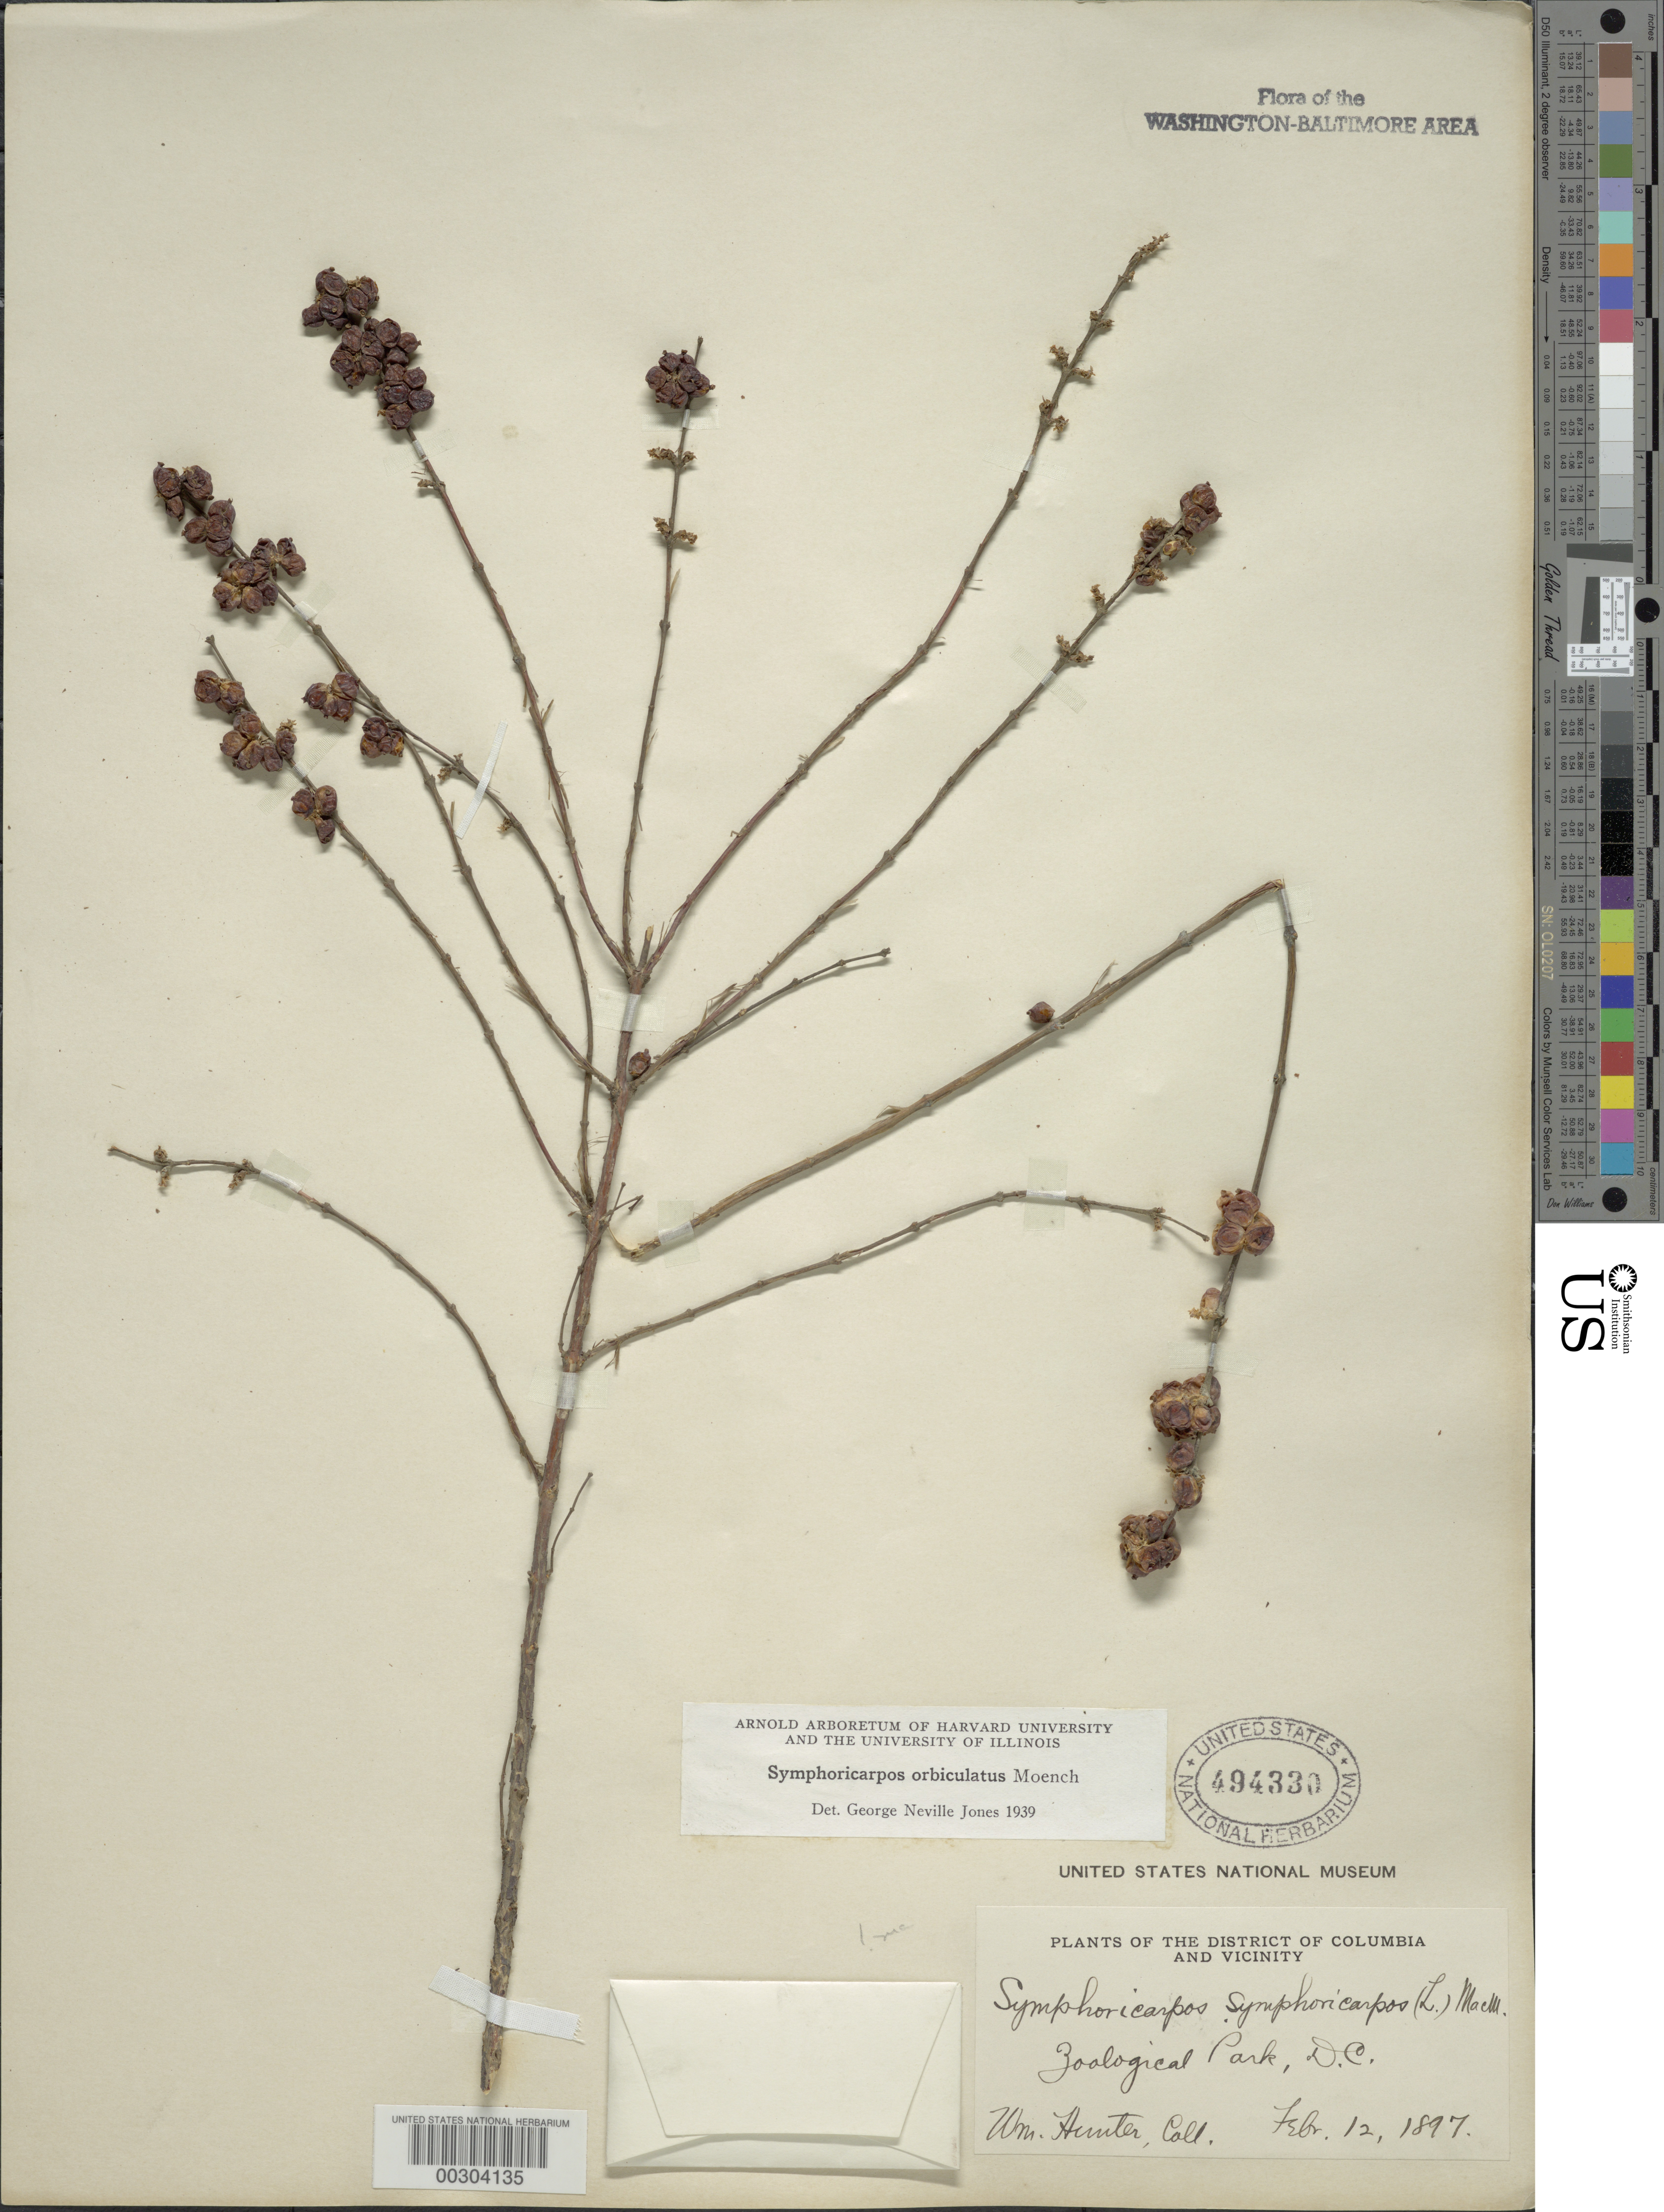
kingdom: Plantae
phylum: Tracheophyta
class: Magnoliopsida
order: Dipsacales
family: Caprifoliaceae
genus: Symphoricarpos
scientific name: Symphoricarpos orbiculatus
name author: Moench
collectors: W. Hunter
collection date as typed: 12 Feb 1897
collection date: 1897-02-12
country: United States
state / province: District of Columbia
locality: Zoological Park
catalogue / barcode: US 494330